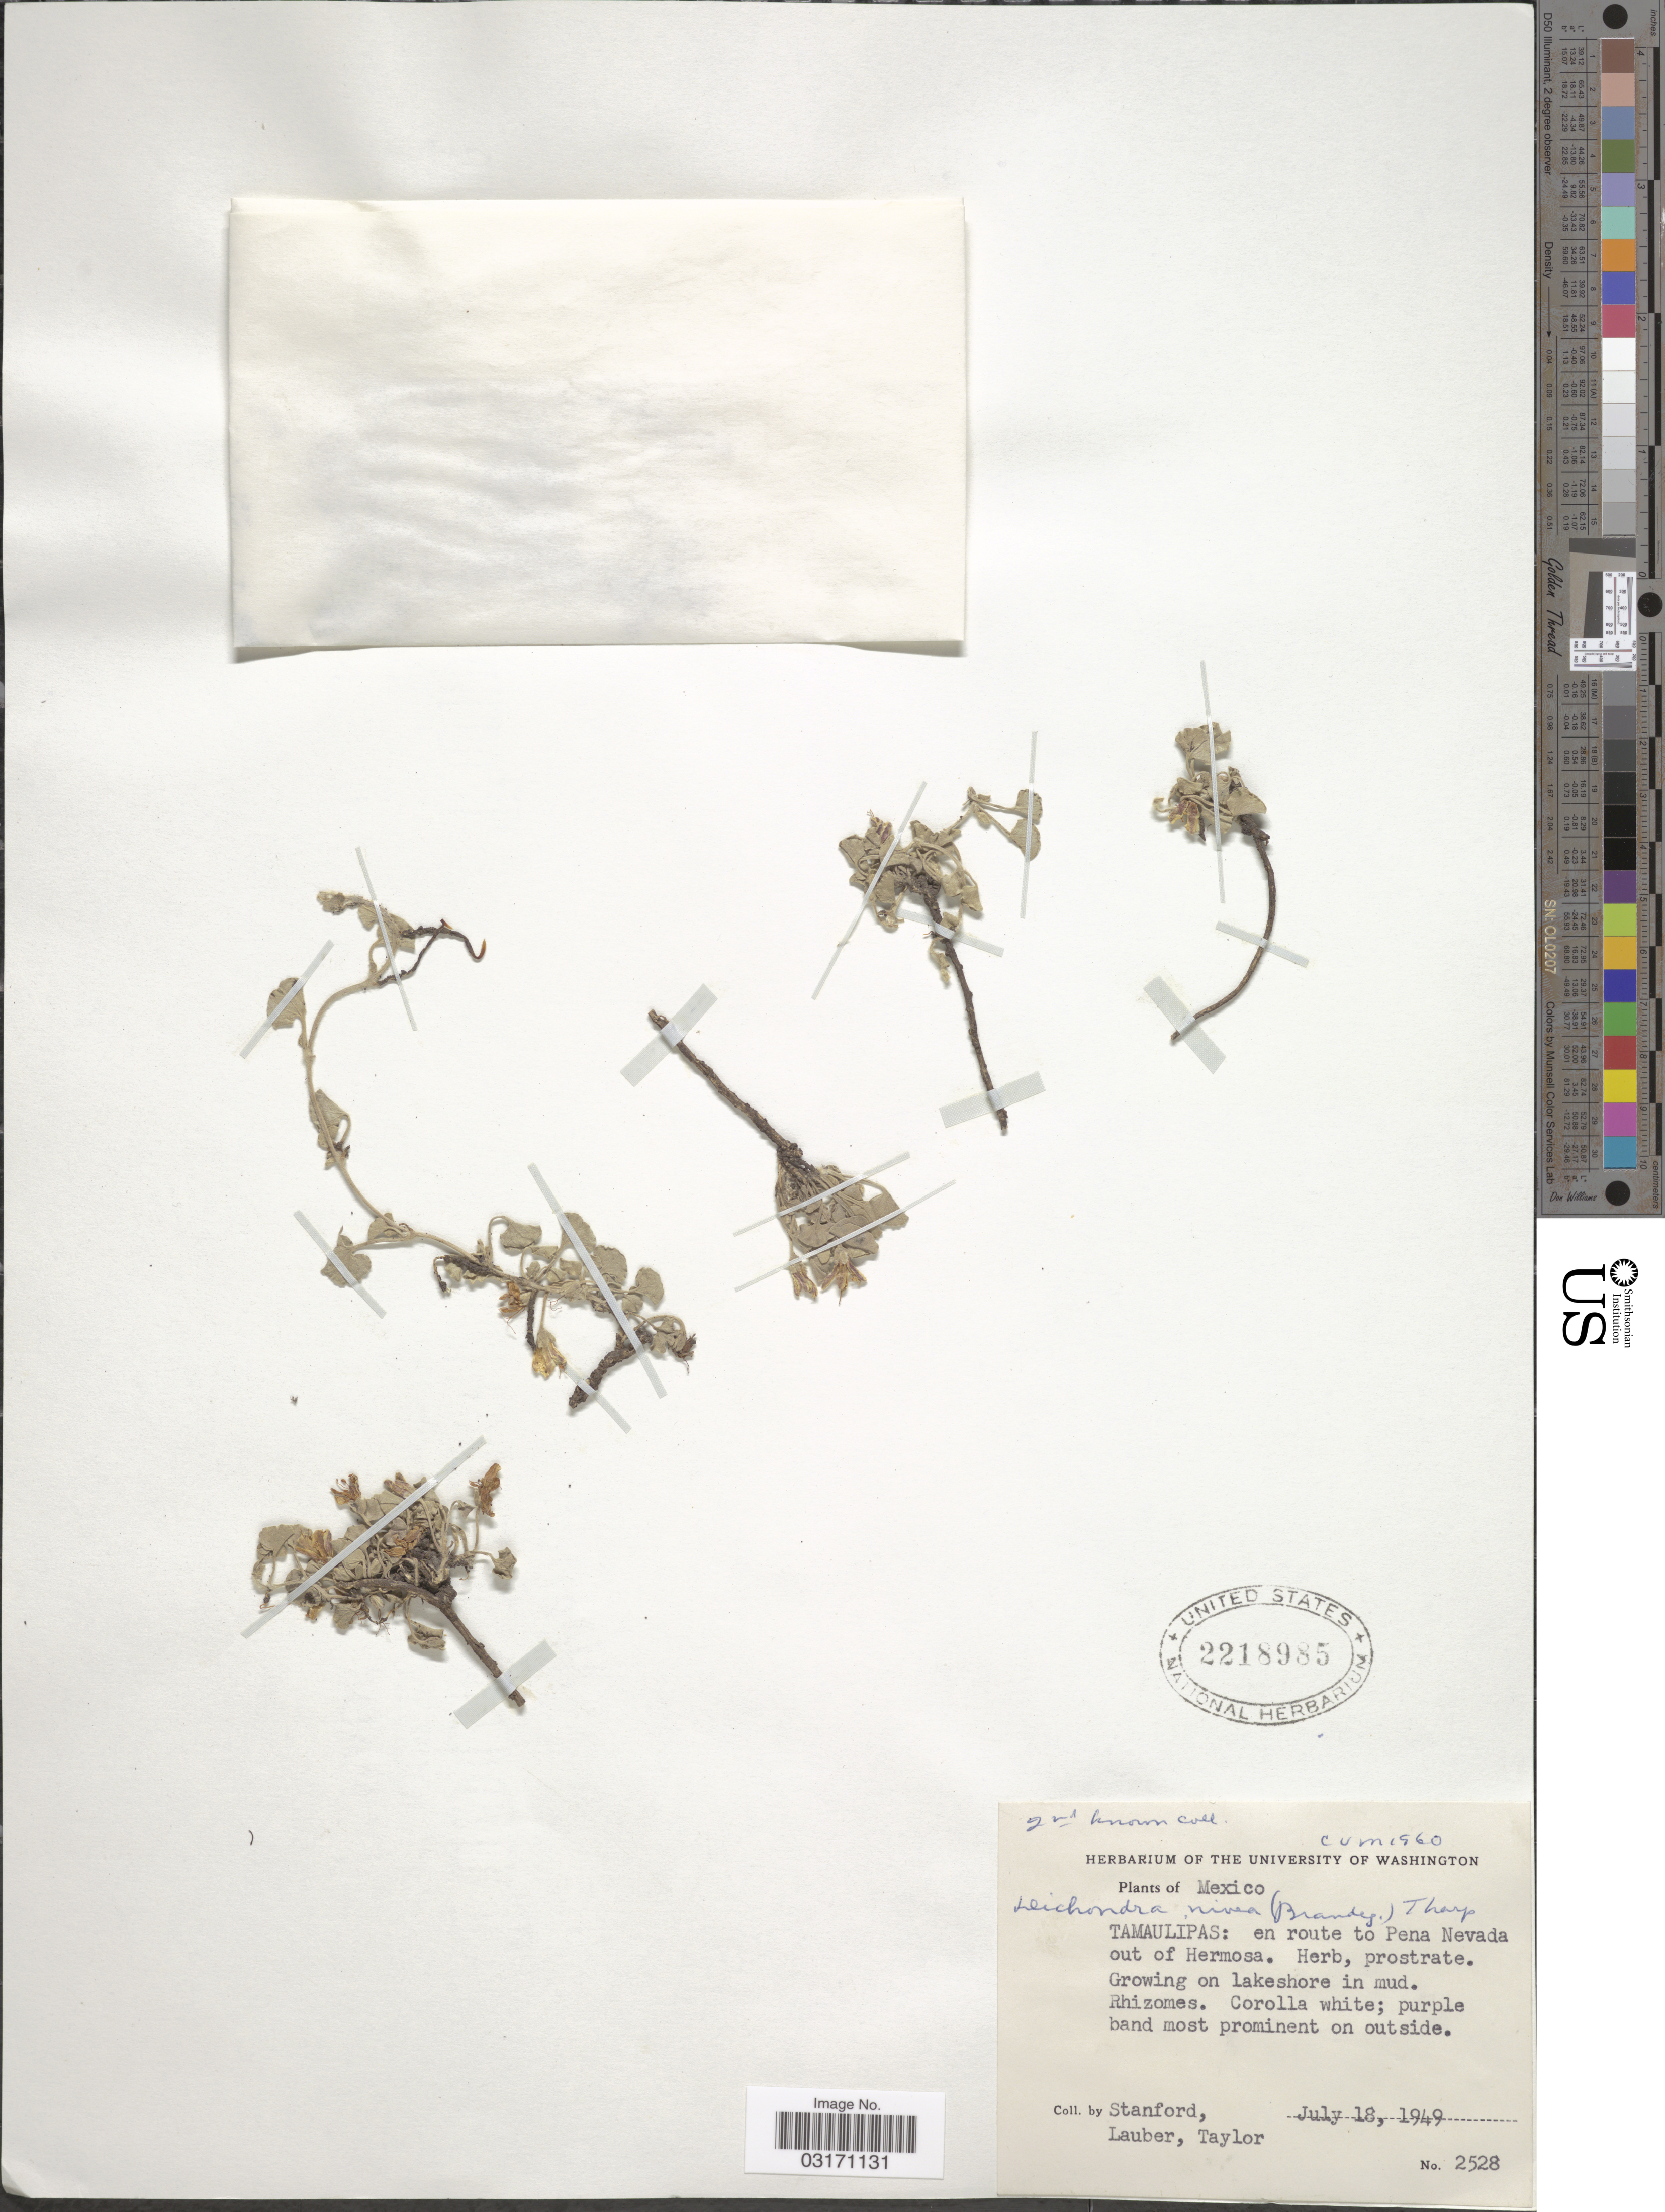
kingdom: Plantae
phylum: Tracheophyta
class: Magnoliopsida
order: Solanales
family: Convolvulaceae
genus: Dichondra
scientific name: Dichondra nivea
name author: (Brandegee) Tharp & M.C. Johnst.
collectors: -. Stanford, Lauber, -- & -- Taylor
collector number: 2528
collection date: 1949-07-18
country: Mexico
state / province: Tamaulipas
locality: En route to Pena Nevada out of Hermosa.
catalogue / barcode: US 2218985